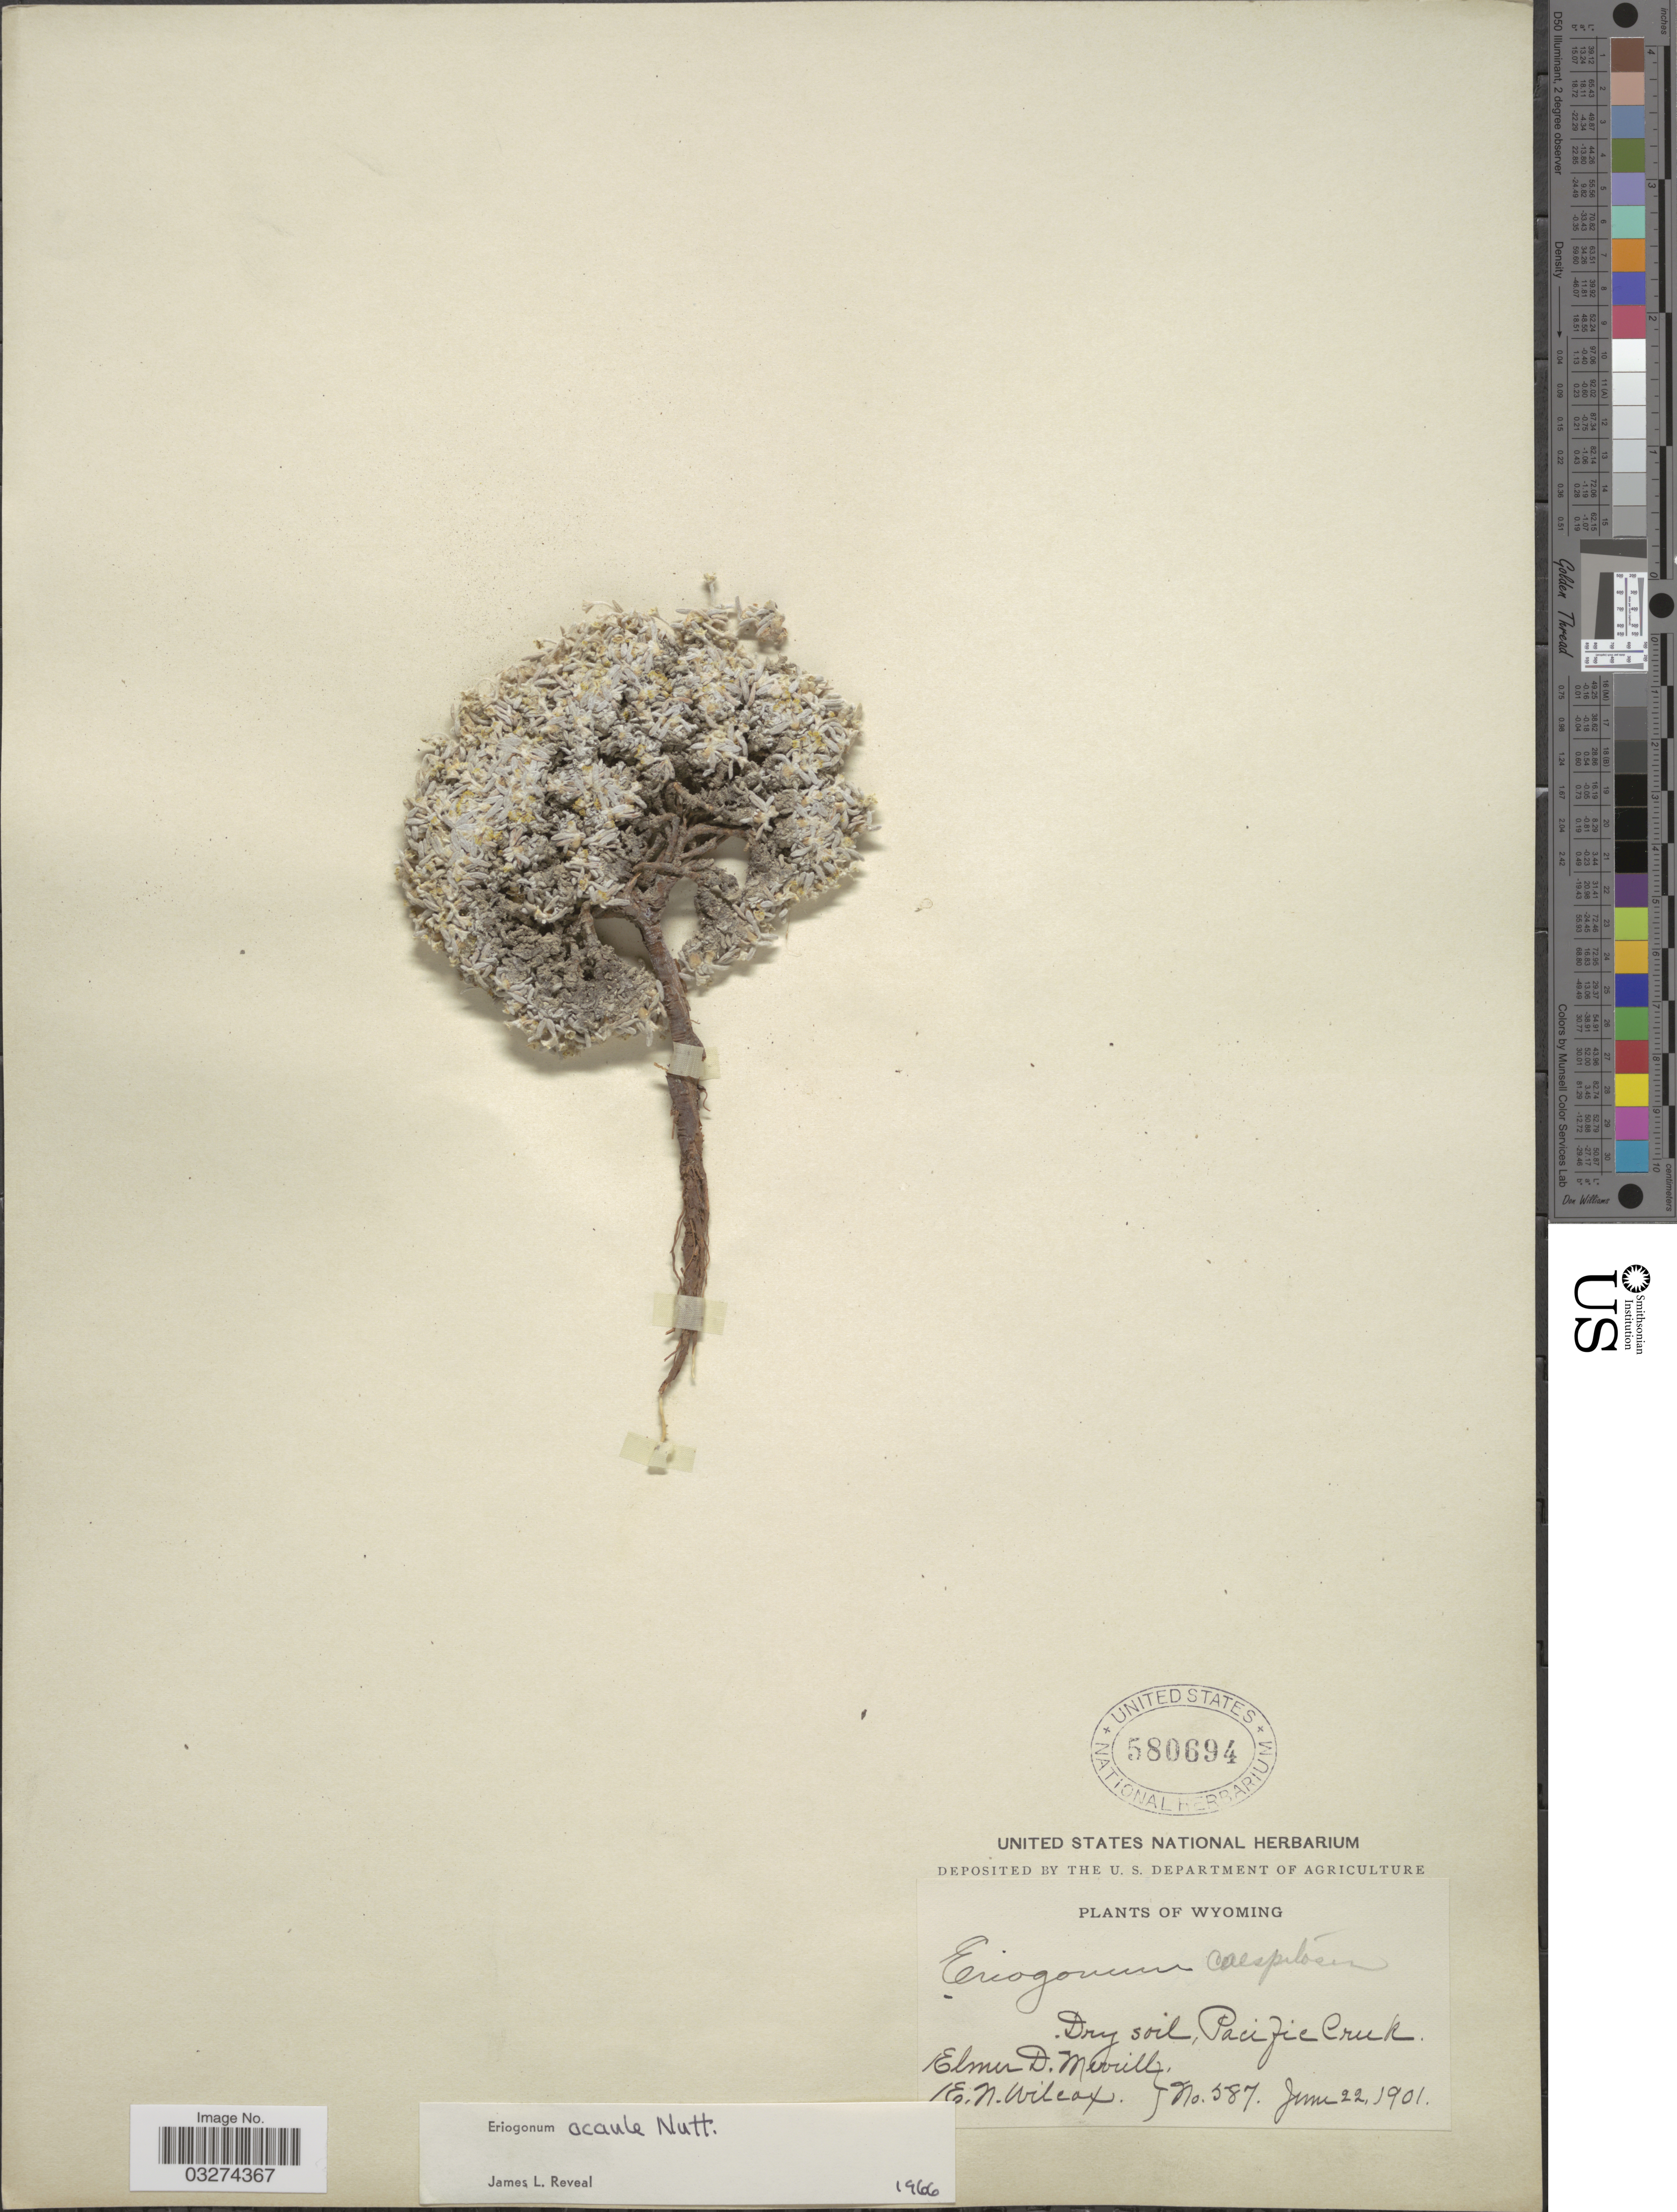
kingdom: Plantae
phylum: Tracheophyta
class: Magnoliopsida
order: Caryophyllales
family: Polygonaceae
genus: Eriogonum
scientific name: Eriogonum acaule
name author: Nutt.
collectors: E. D. Merrill & E. Wilcox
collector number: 587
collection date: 1901-06-22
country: United States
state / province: Wyoming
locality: Pacific Creek.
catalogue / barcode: US 580694